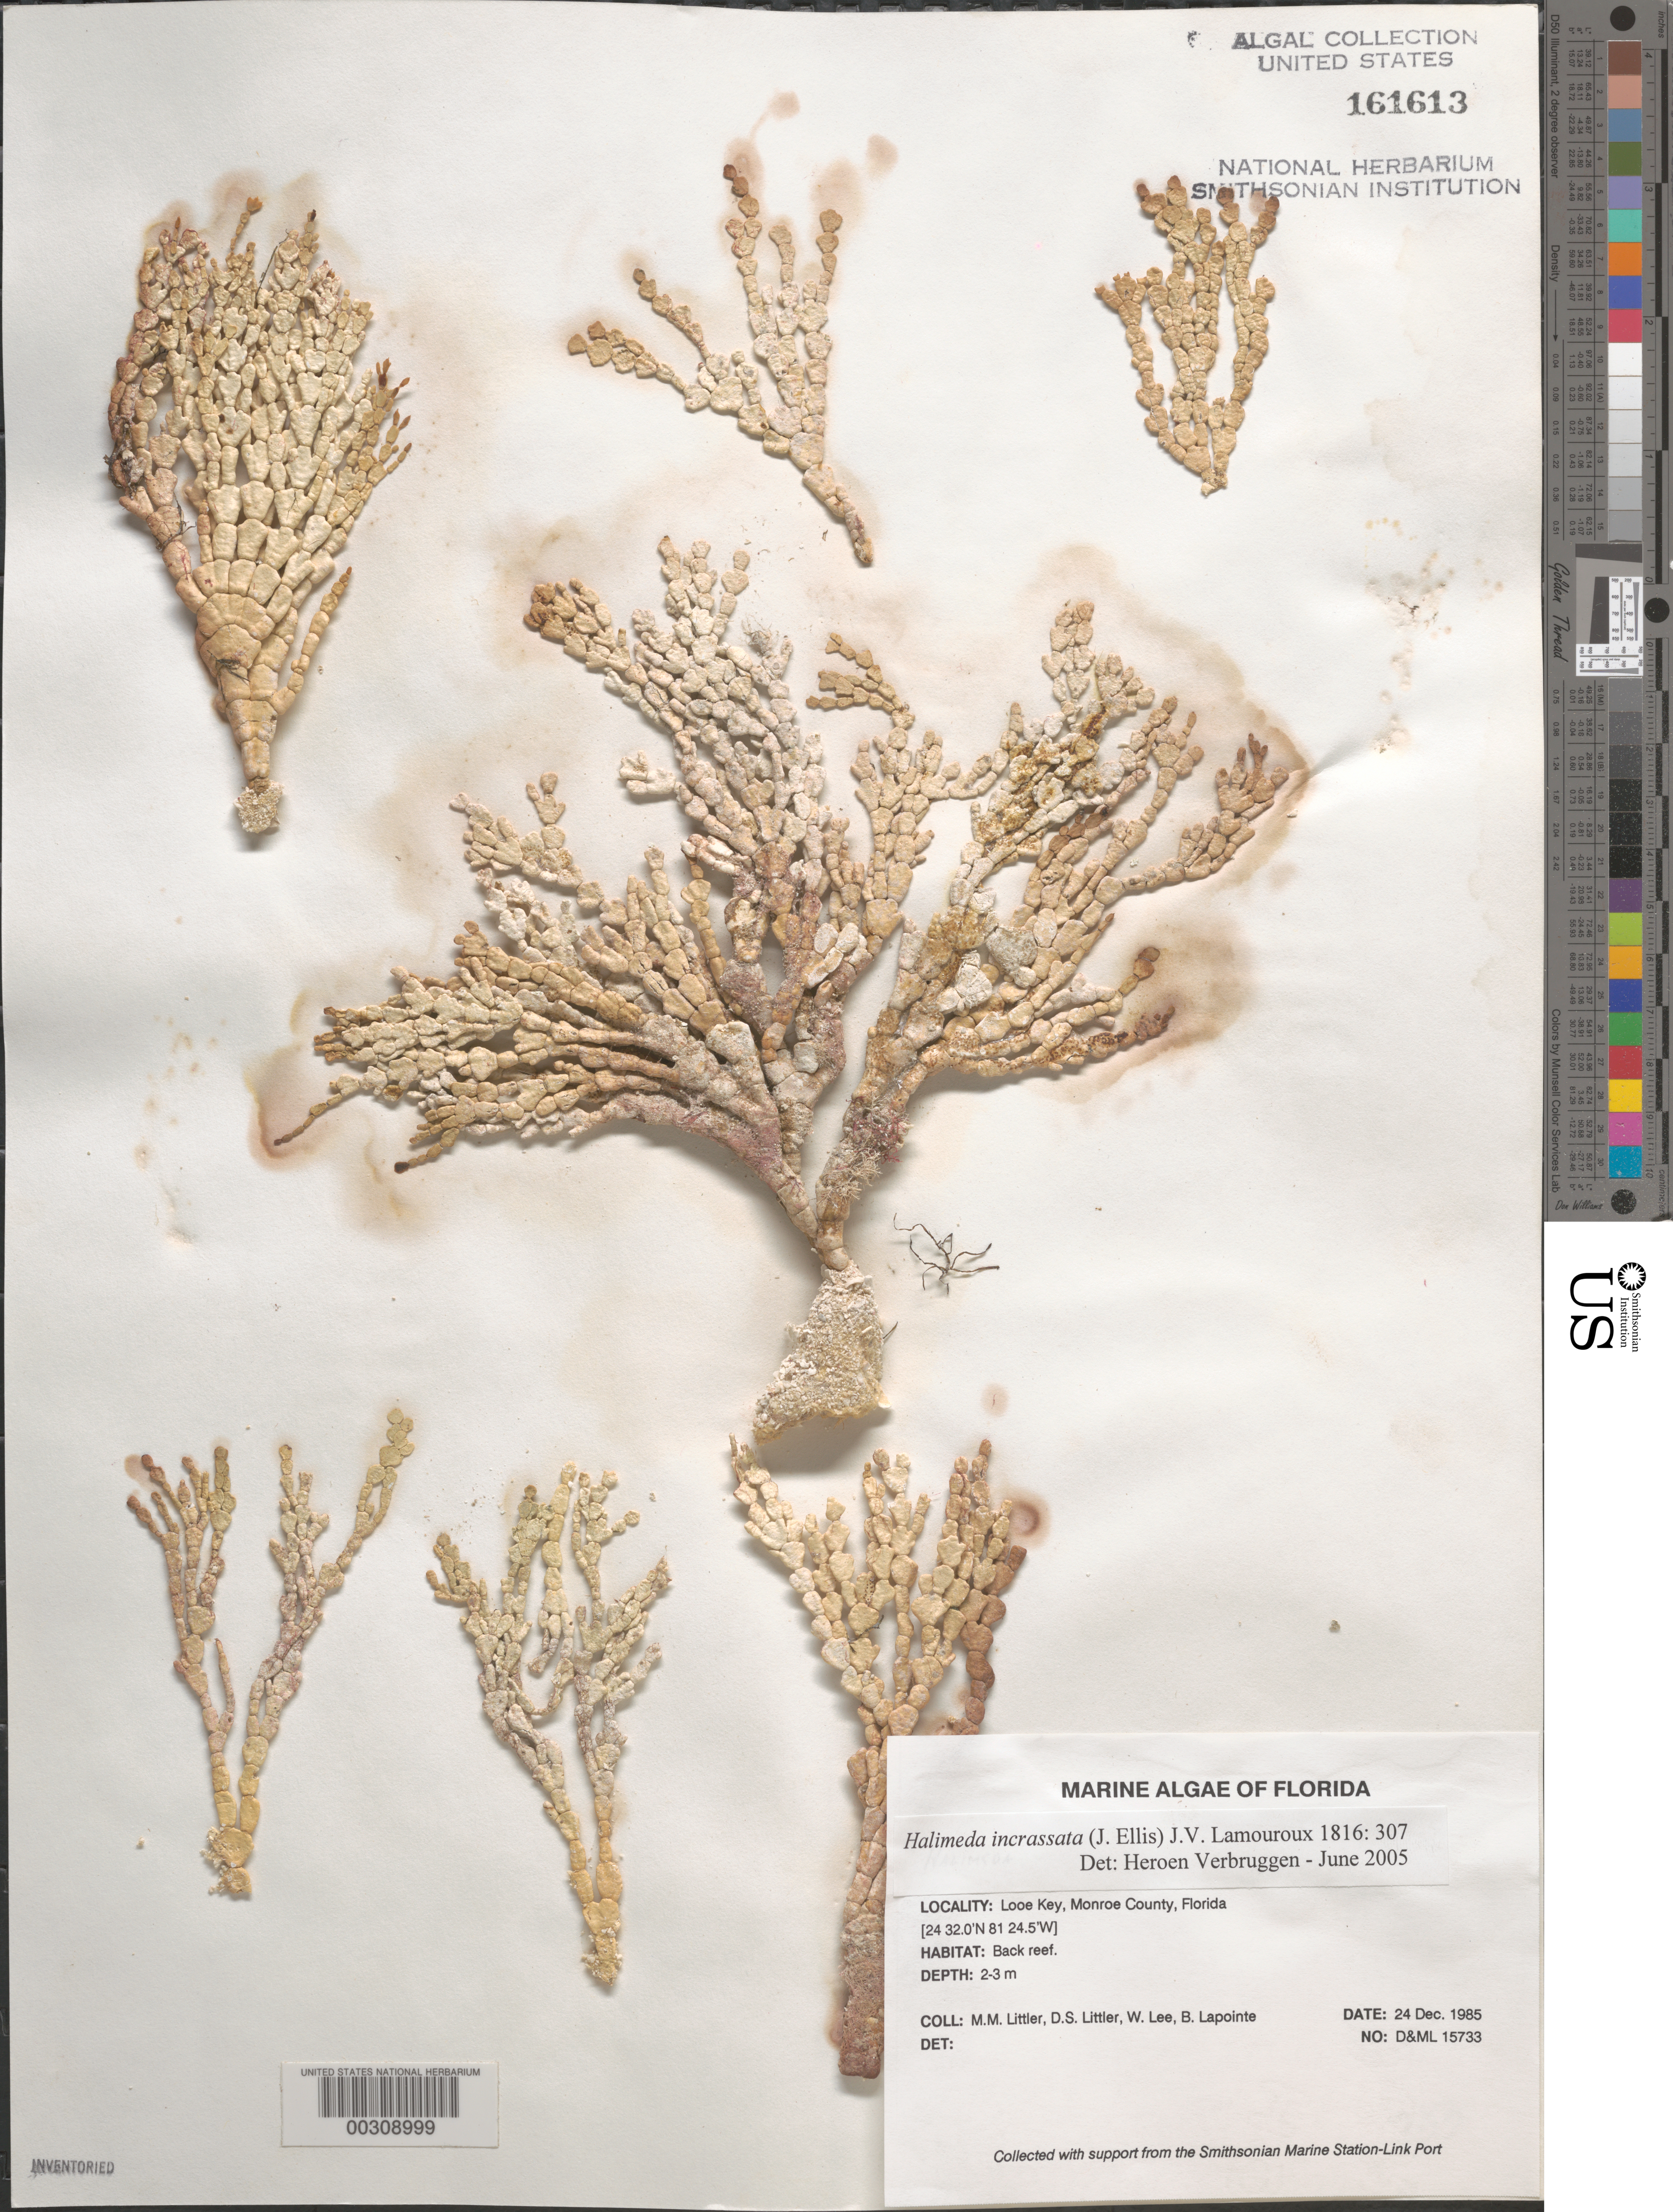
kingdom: Plantae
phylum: Chlorophyta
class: Ulvophyceae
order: Bryopsidales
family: Halimedaceae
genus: Halimeda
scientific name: Halimeda incrassata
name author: (J. Ellis) J.V.Lamouroux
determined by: Verbruggen, H.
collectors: M. M. Littler, D. S. Littler, W. Lee & B. Lapointe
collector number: D&ML 15733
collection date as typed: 24 Dec 1985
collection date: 1985-12-24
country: United States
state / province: Florida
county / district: Monroe County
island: Looe Key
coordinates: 24 32.0' N, 81 24.5' W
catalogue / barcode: US 161613